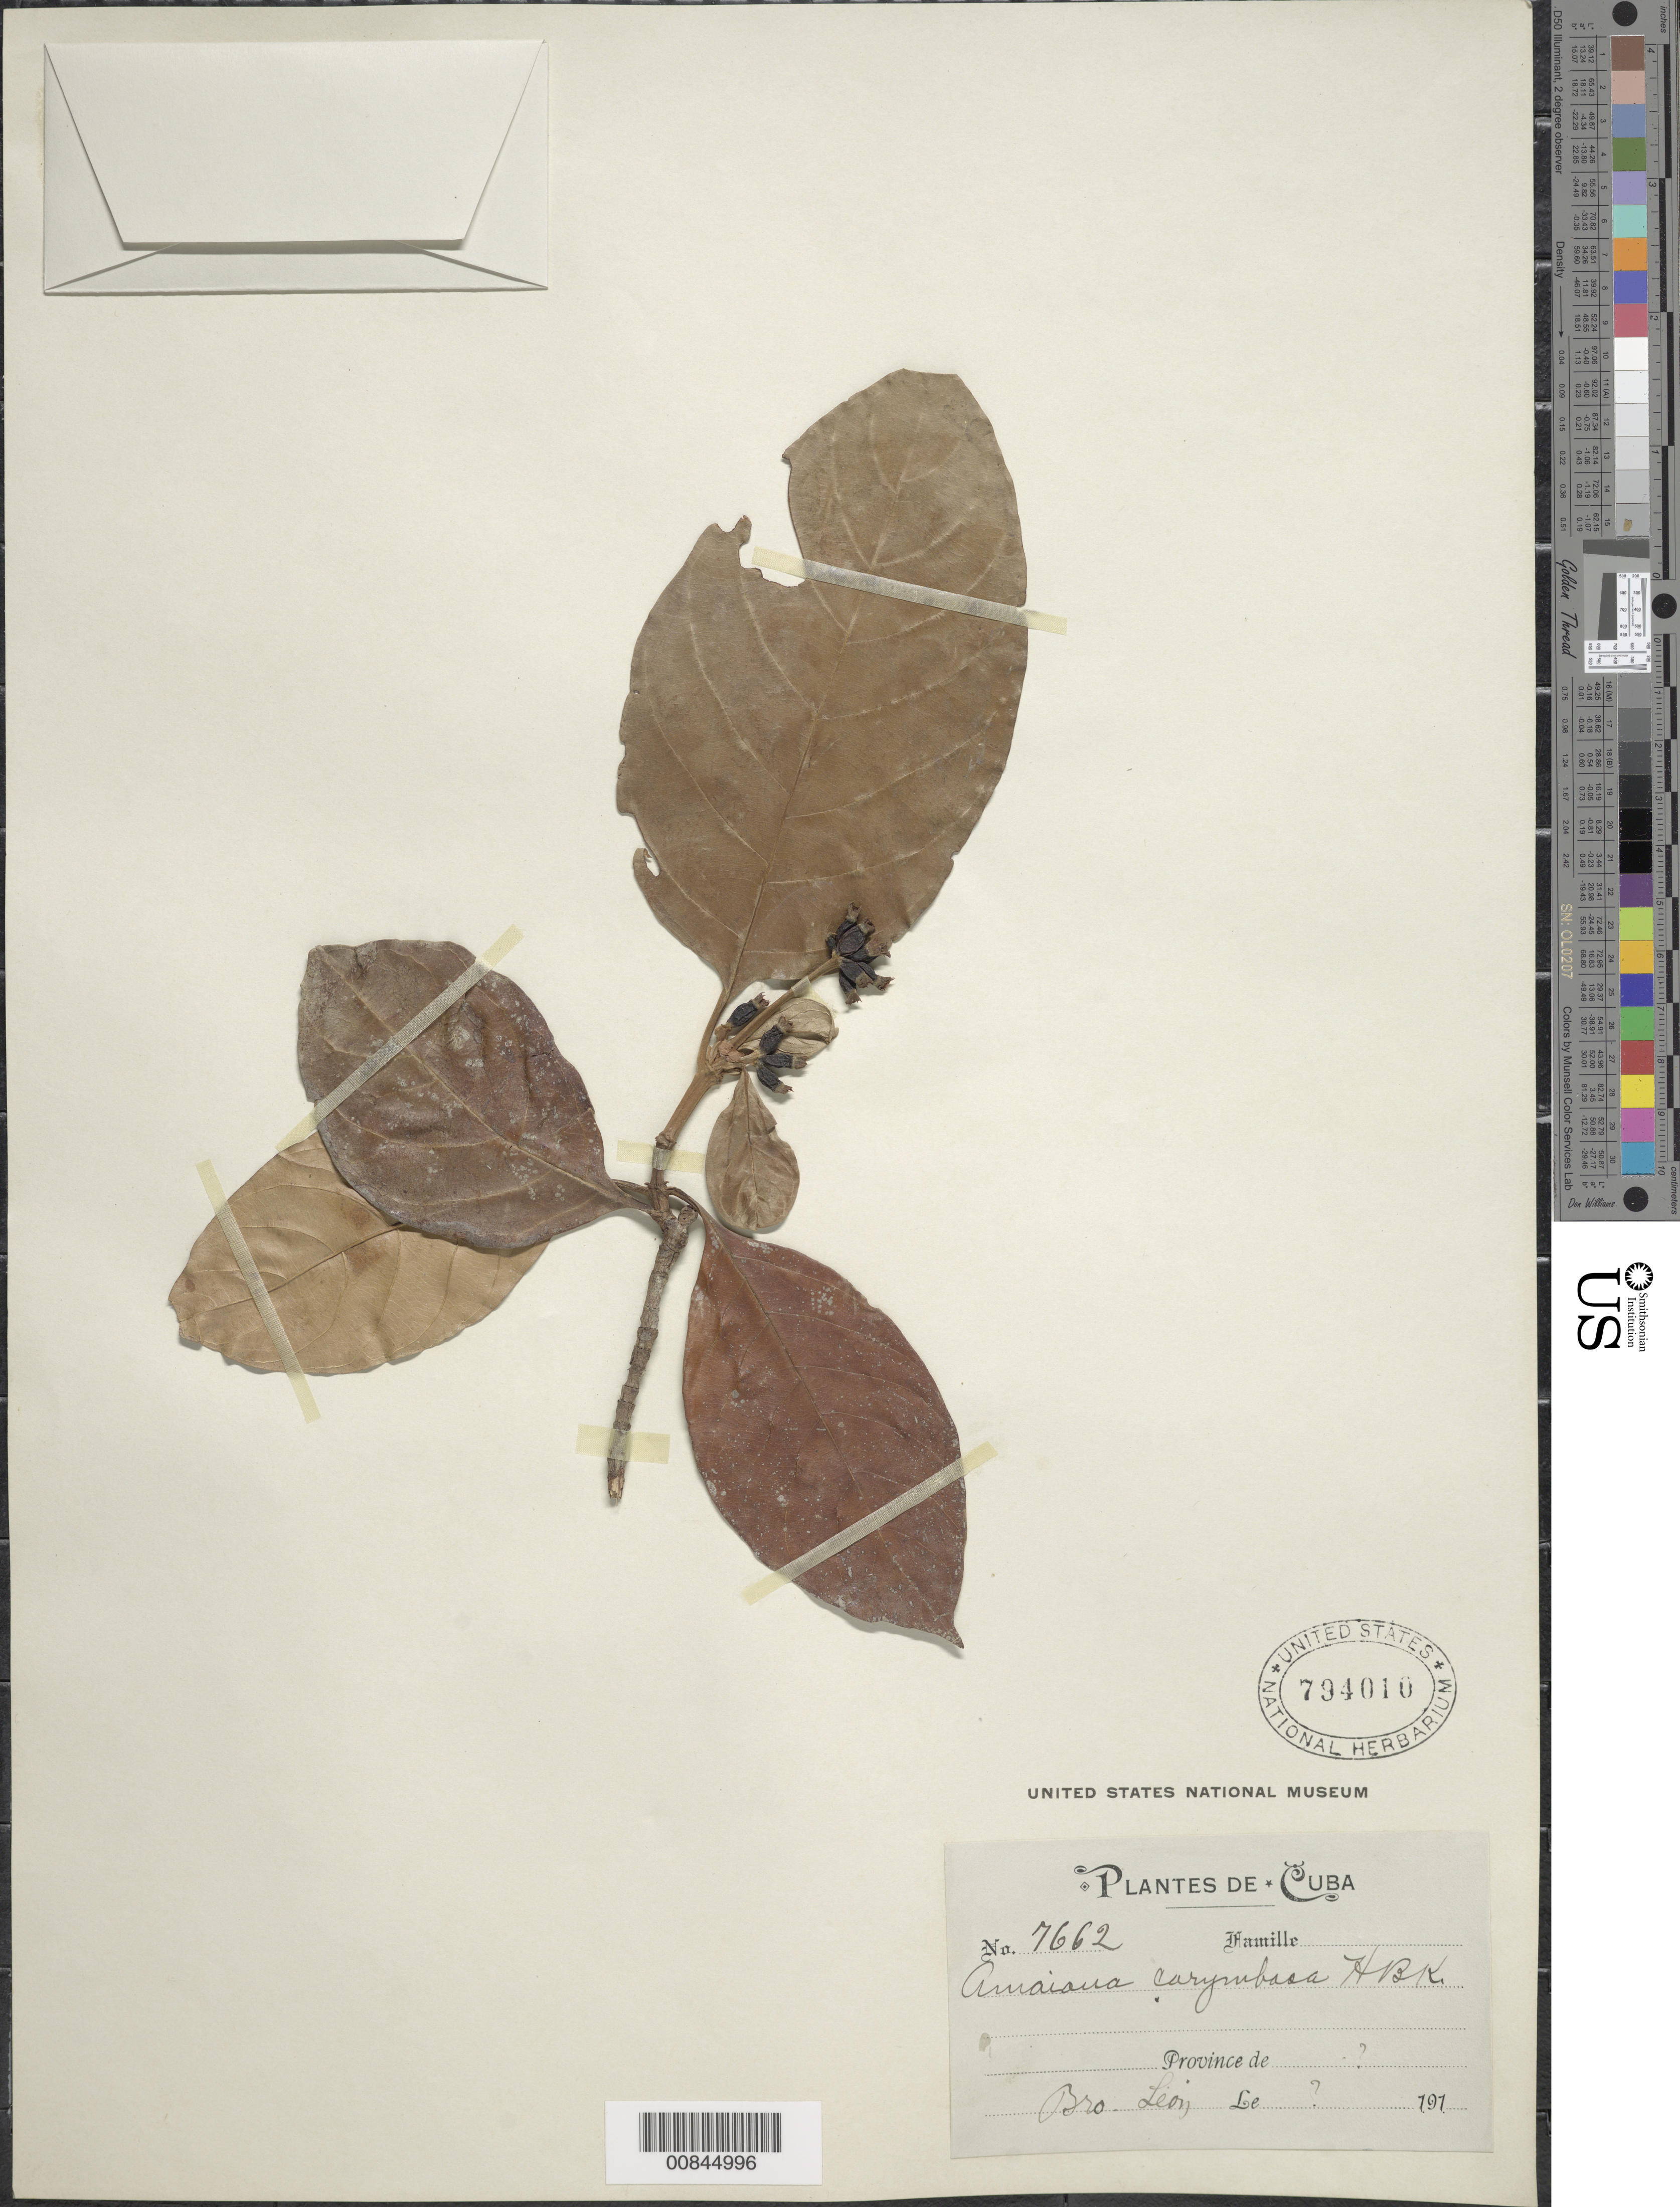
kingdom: Plantae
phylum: Tracheophyta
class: Magnoliopsida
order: Gentianales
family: Rubiaceae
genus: Amaioua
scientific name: Amaioua corymbosa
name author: Kunth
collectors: Bro. León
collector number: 7662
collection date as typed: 191-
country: Cuba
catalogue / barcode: US 794010